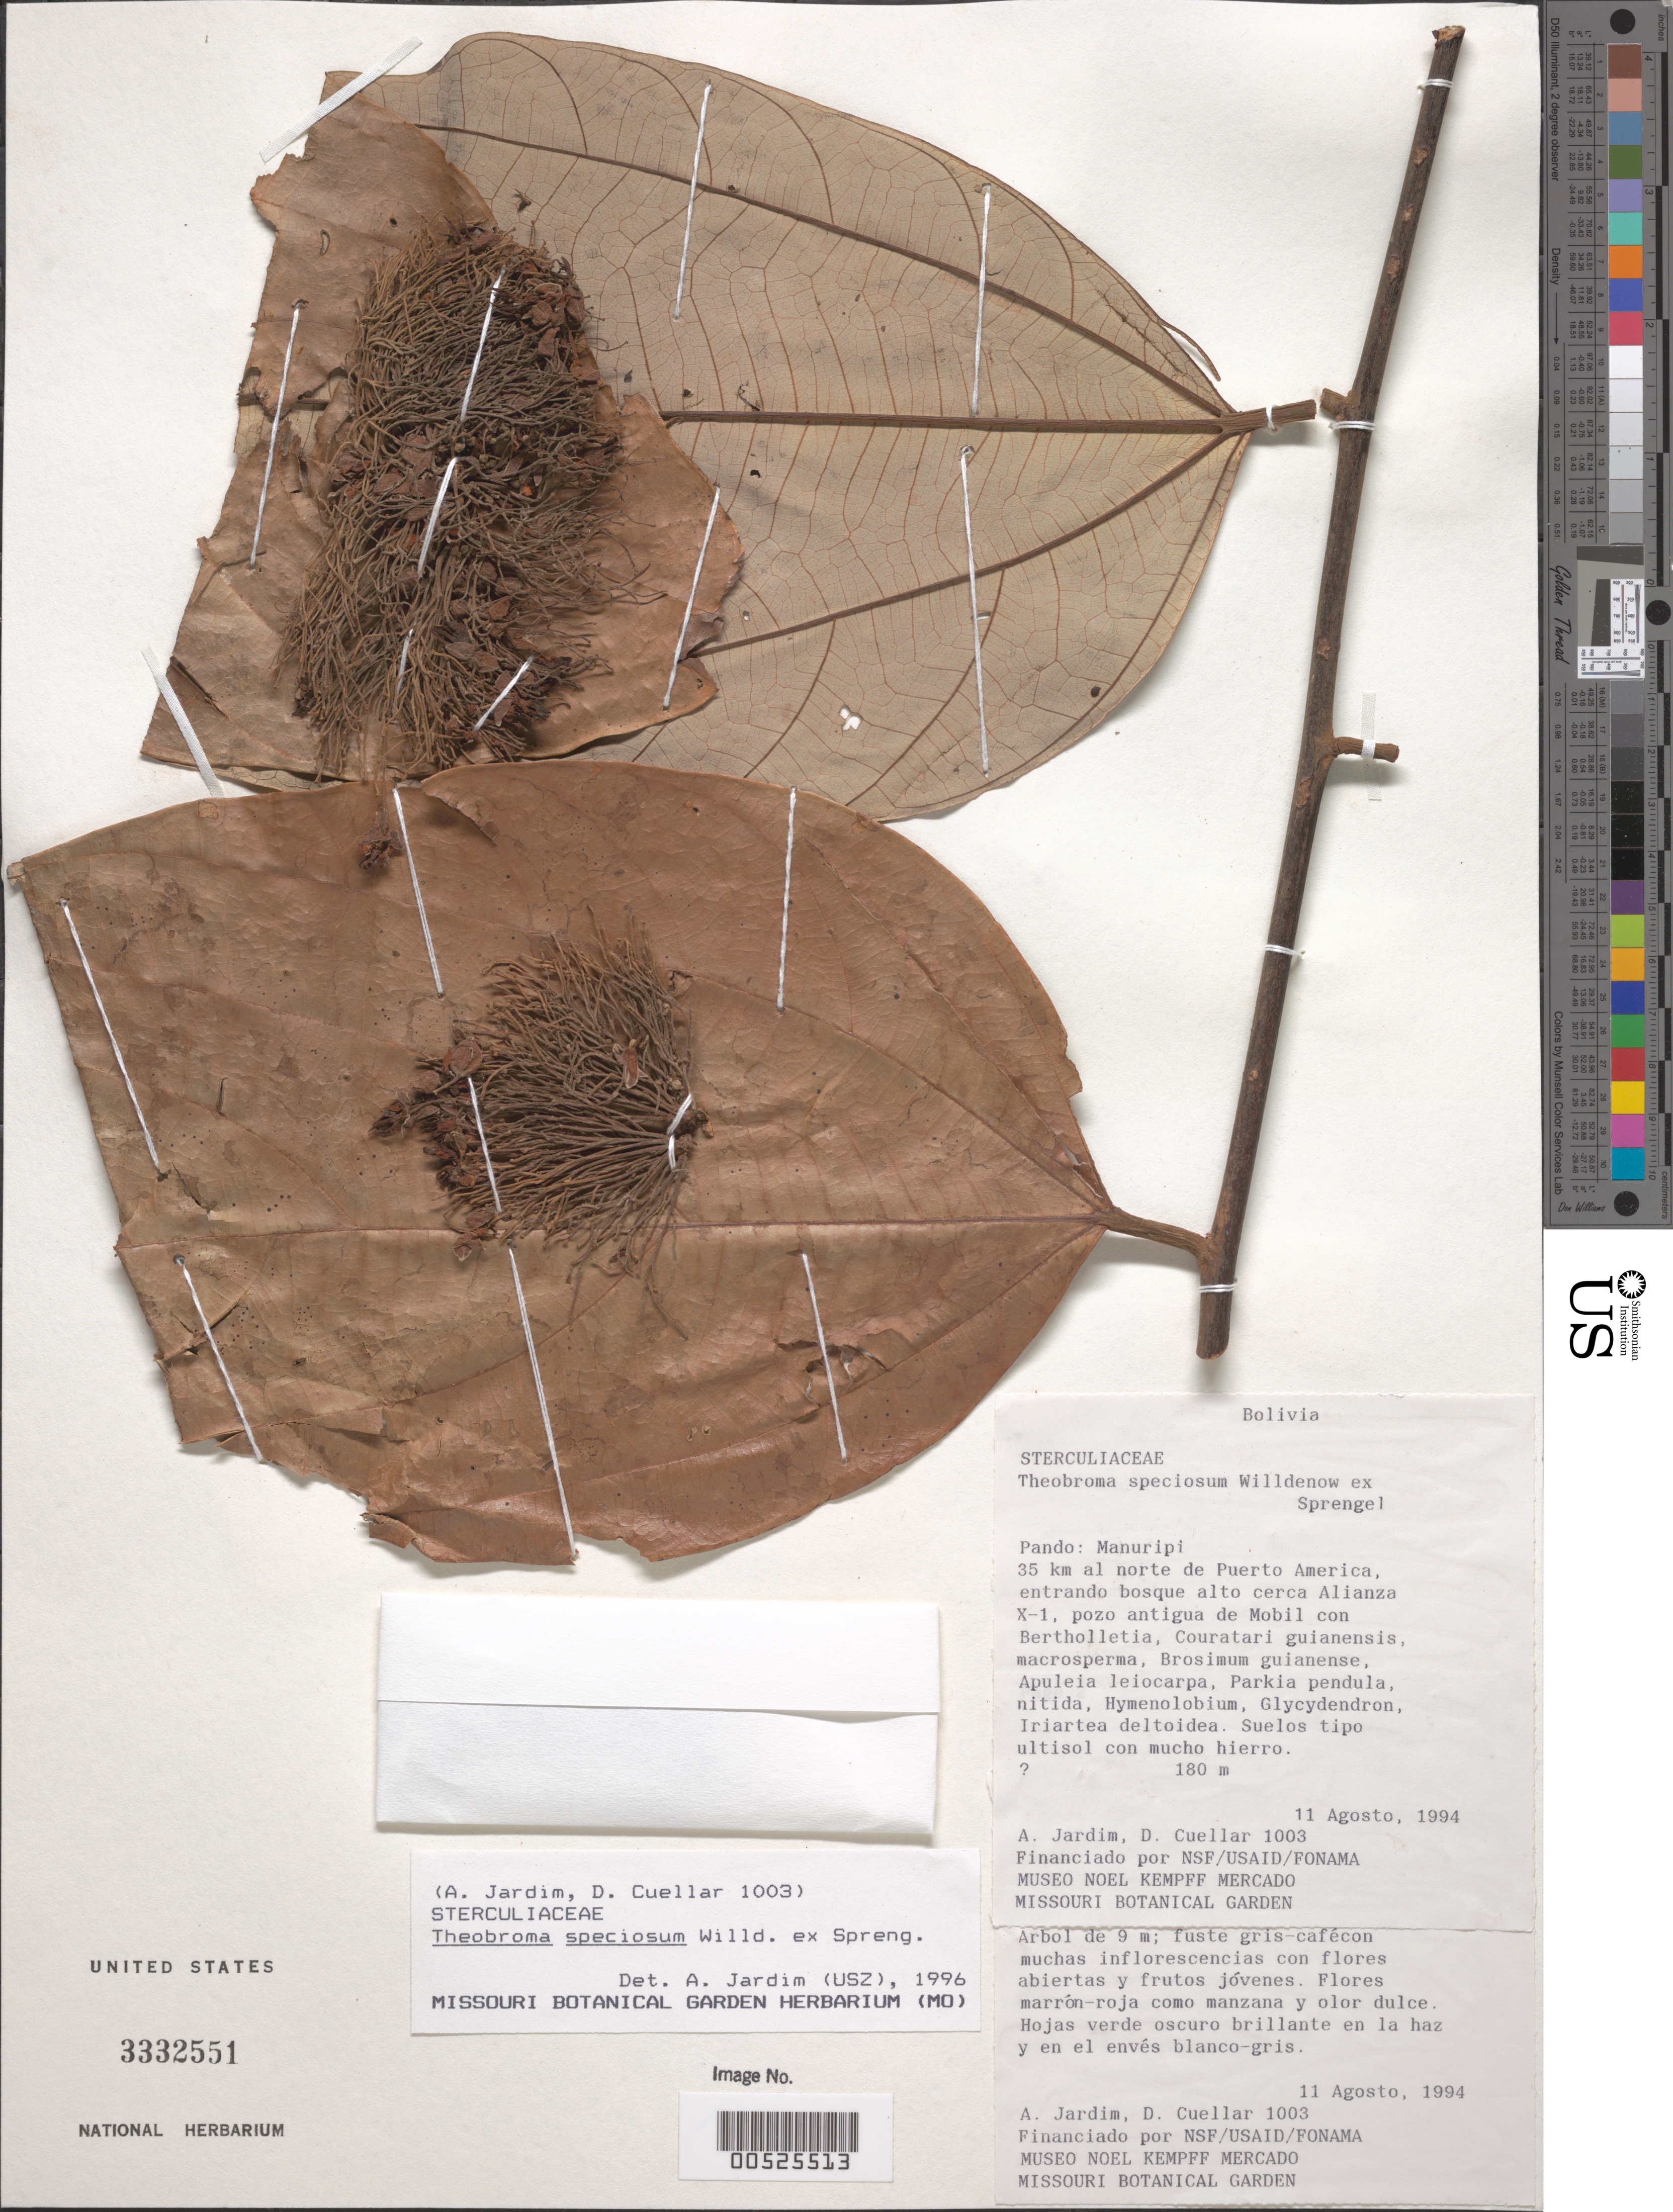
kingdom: Plantae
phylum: Tracheophyta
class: Magnoliopsida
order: Malvales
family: Malvaceae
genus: Theobroma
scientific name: Theobroma speciosum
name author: Willd. ex Spreng.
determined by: Jardim, A.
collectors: A. Jardim & D. Cuellar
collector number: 1003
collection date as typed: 11 Aug 1994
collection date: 1994-08-11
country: Bolivia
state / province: Pando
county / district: Manuripi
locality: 35 km al N de Puetro America, entrando Bosque Alto Cerca Alianza X-1, pozo antigua de Mobil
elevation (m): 180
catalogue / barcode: US 3332551